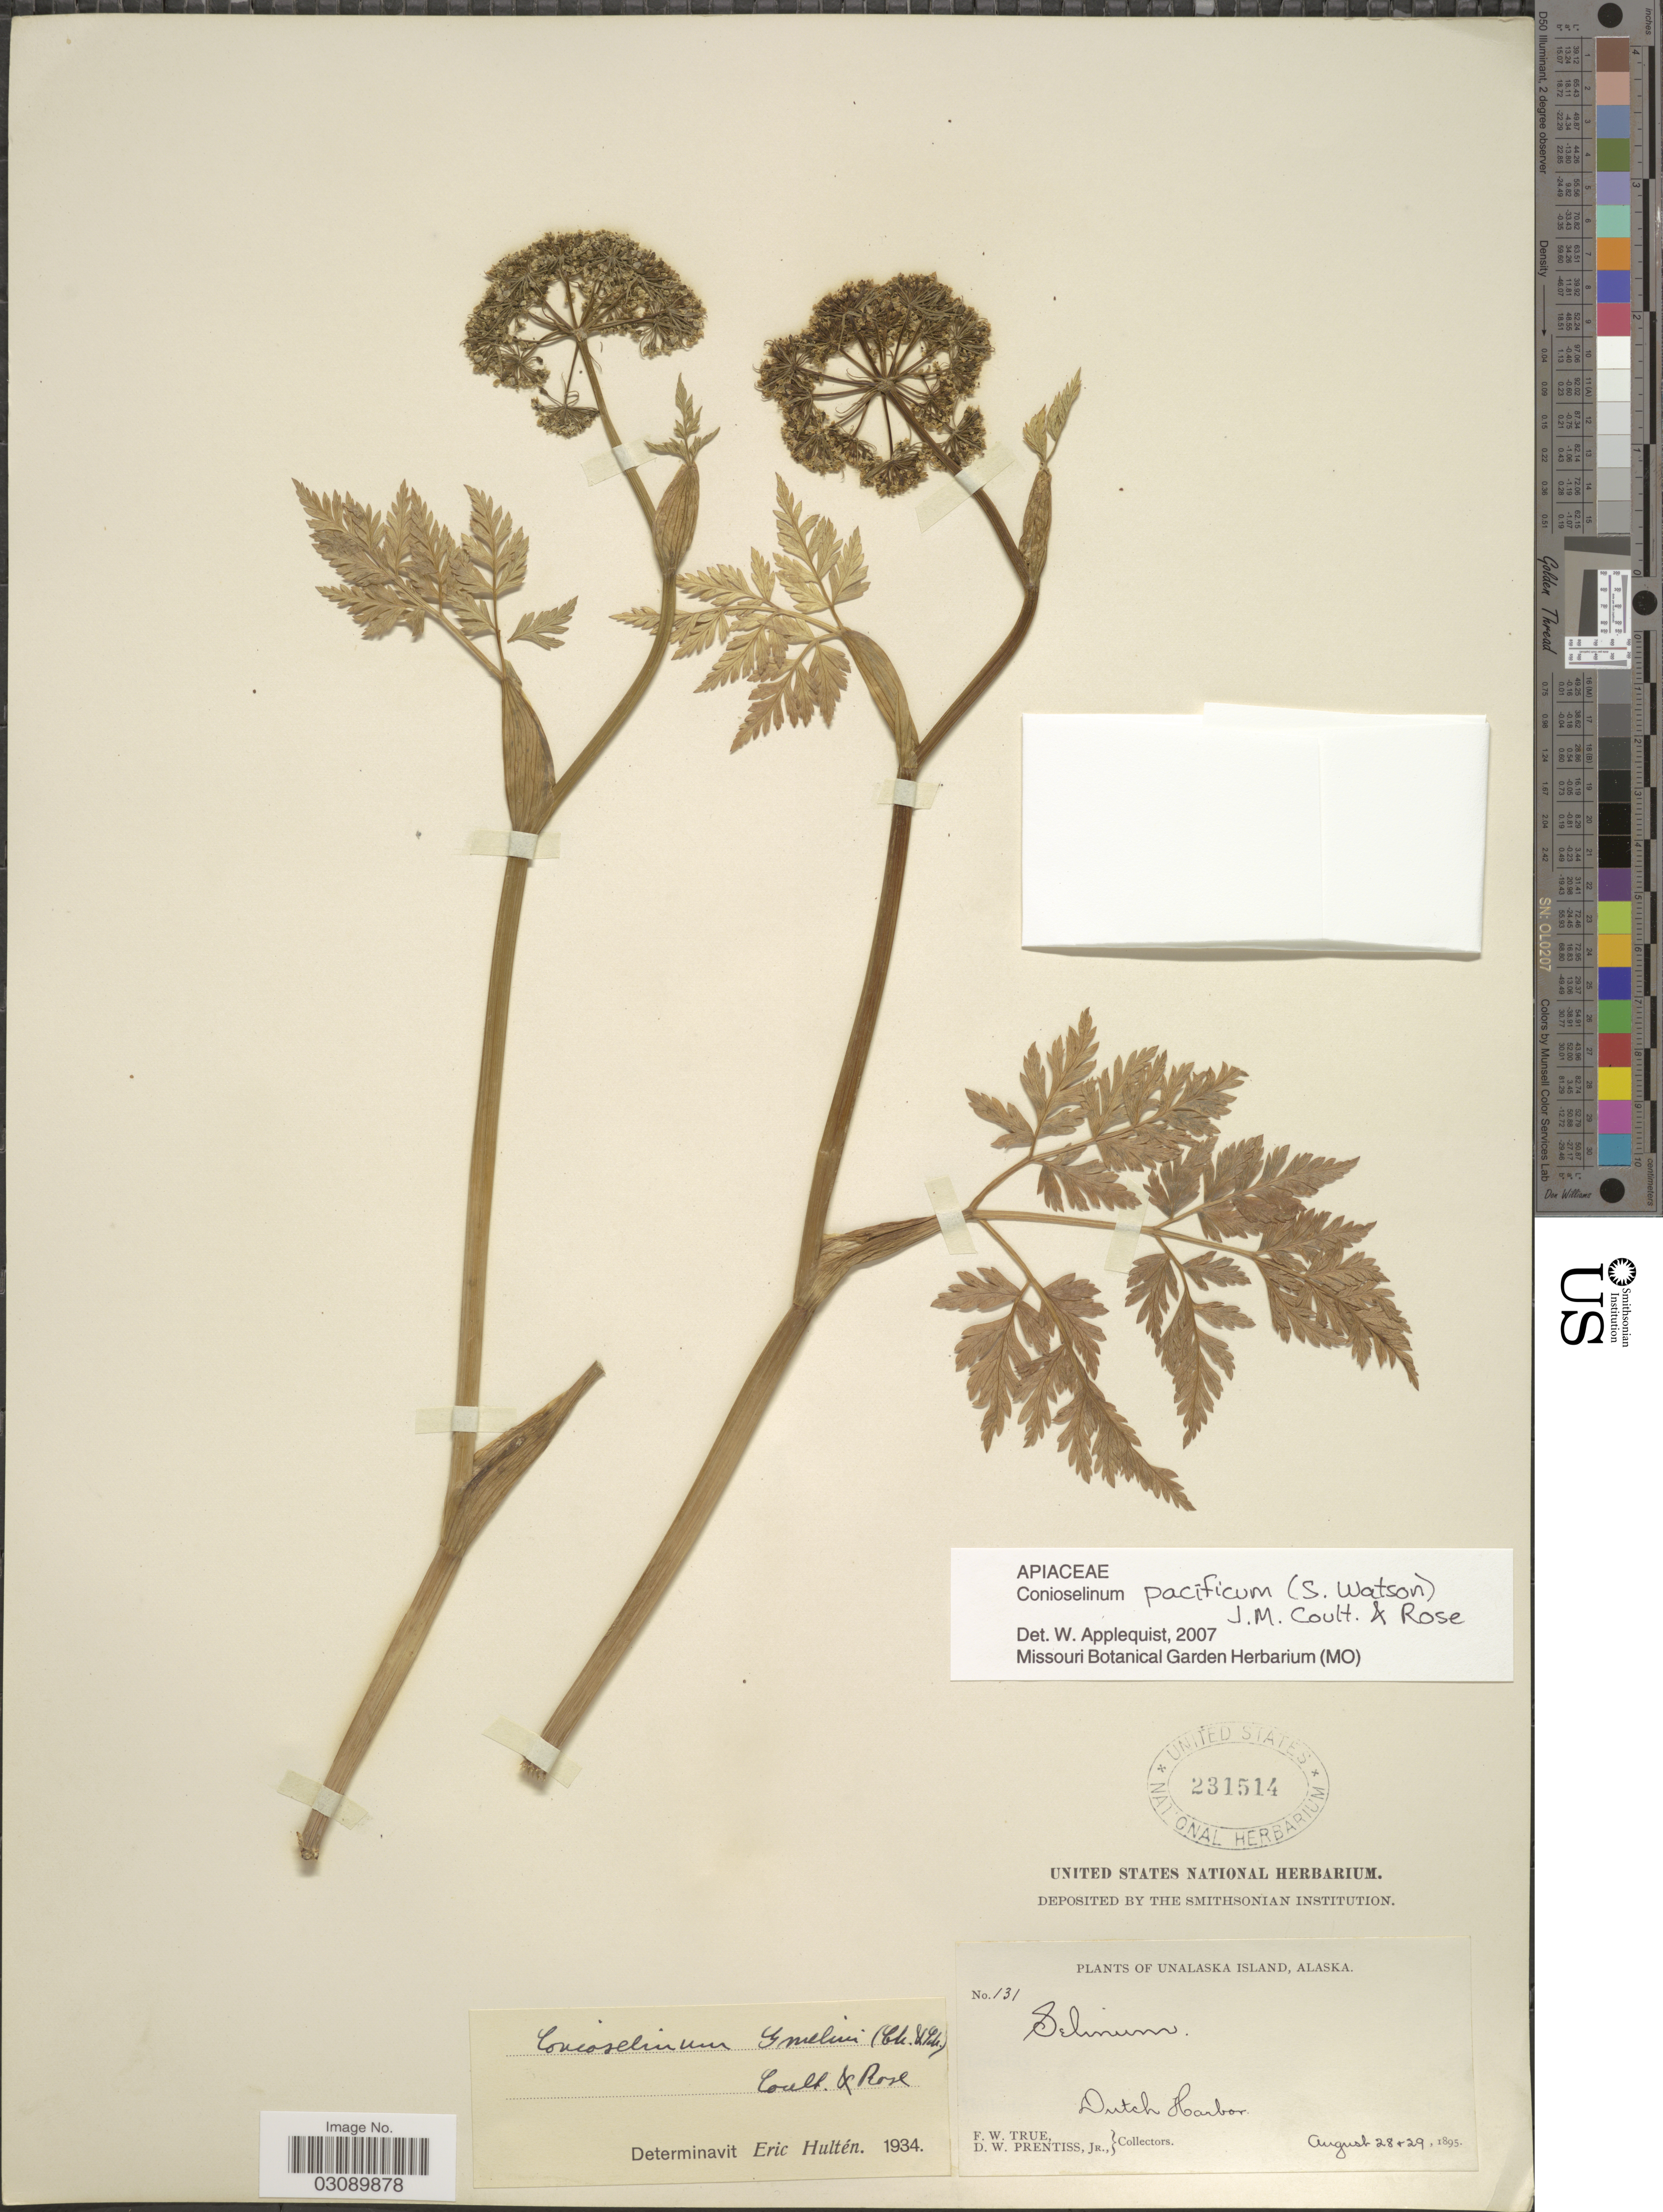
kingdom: Plantae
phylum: Tracheophyta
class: Magnoliopsida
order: Apiales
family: Apiaceae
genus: Conioselinum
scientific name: Conioselinum pacificum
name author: (S. Watson) J.M. Coult. & Rose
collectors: F. True & D. Prentiss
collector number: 131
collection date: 1895-08-28/1895-08-29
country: United States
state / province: Alaska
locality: Unalaska Island. Dutch Harbor.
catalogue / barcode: US 231514